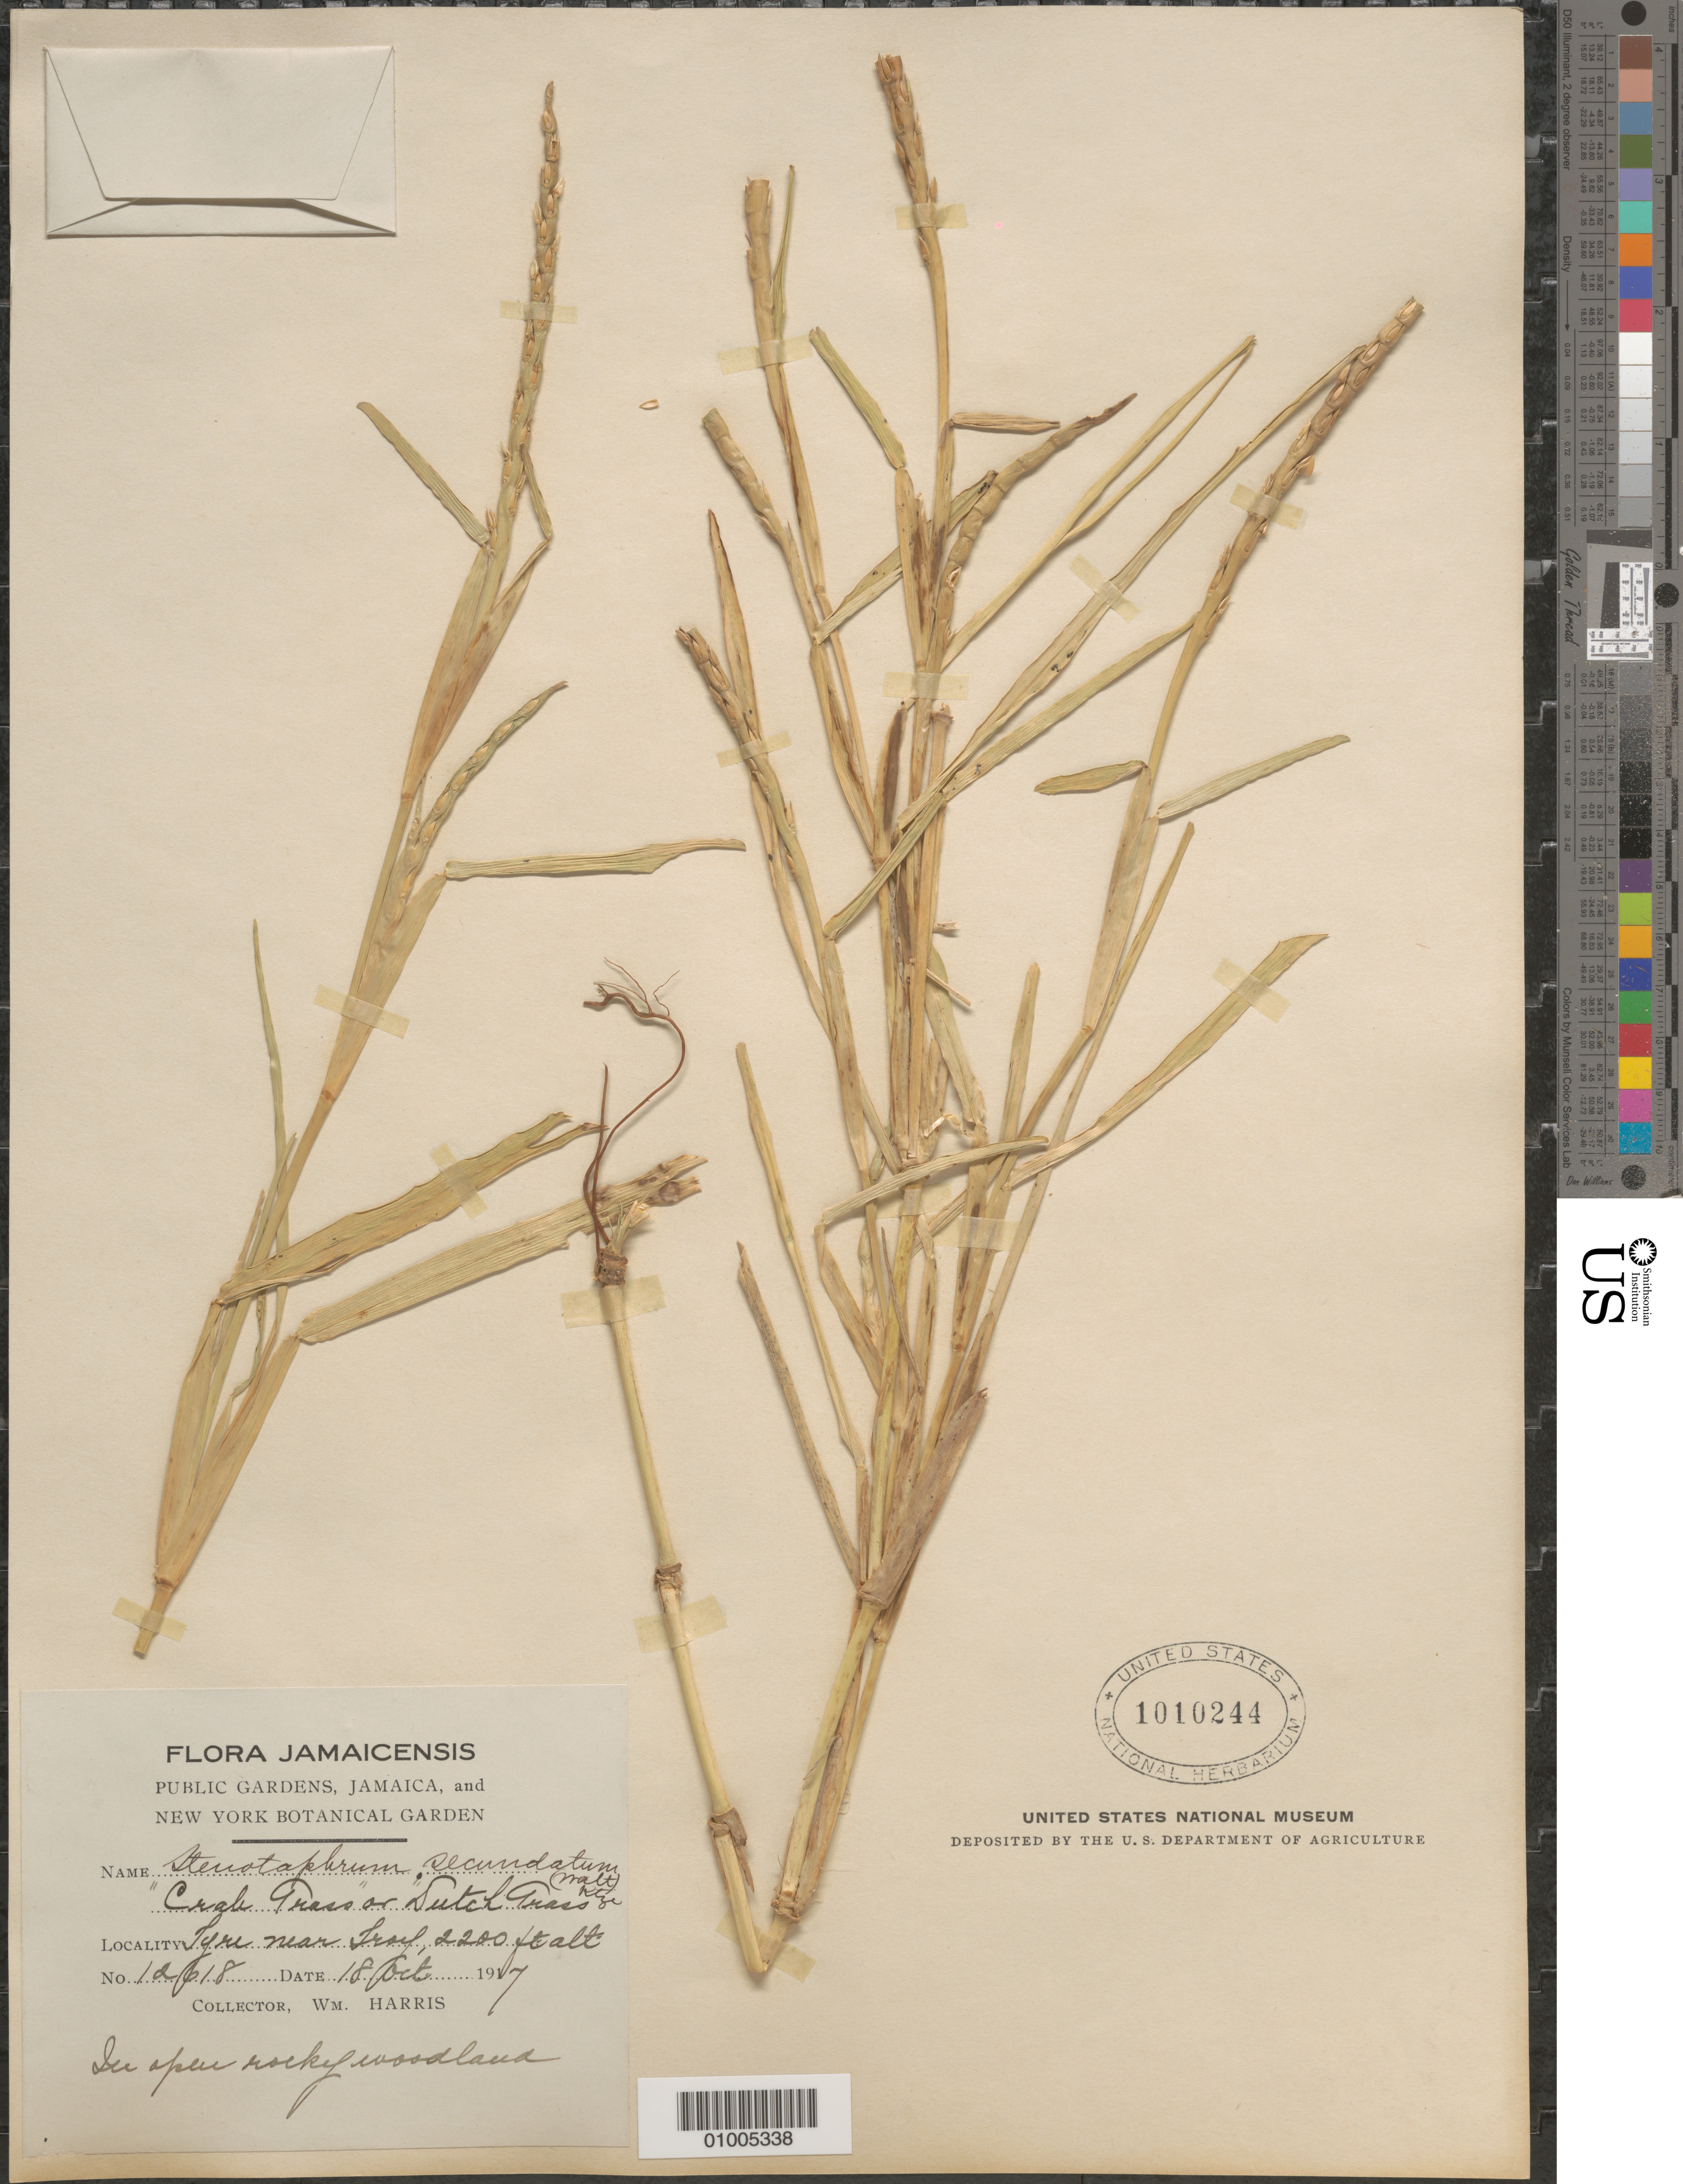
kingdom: Plantae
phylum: Tracheophyta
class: Liliopsida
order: Poales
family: Poaceae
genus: Stenotaphrum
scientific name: Stenotaphrum secundatum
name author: (Walter) Kuntze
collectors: W. H. Harris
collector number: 12618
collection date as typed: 18 Oct 1917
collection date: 1917-10-18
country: Jamaica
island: Jamaica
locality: Pure near trail. See open rocky woodland.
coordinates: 0 N, 0 E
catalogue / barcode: US 1010244